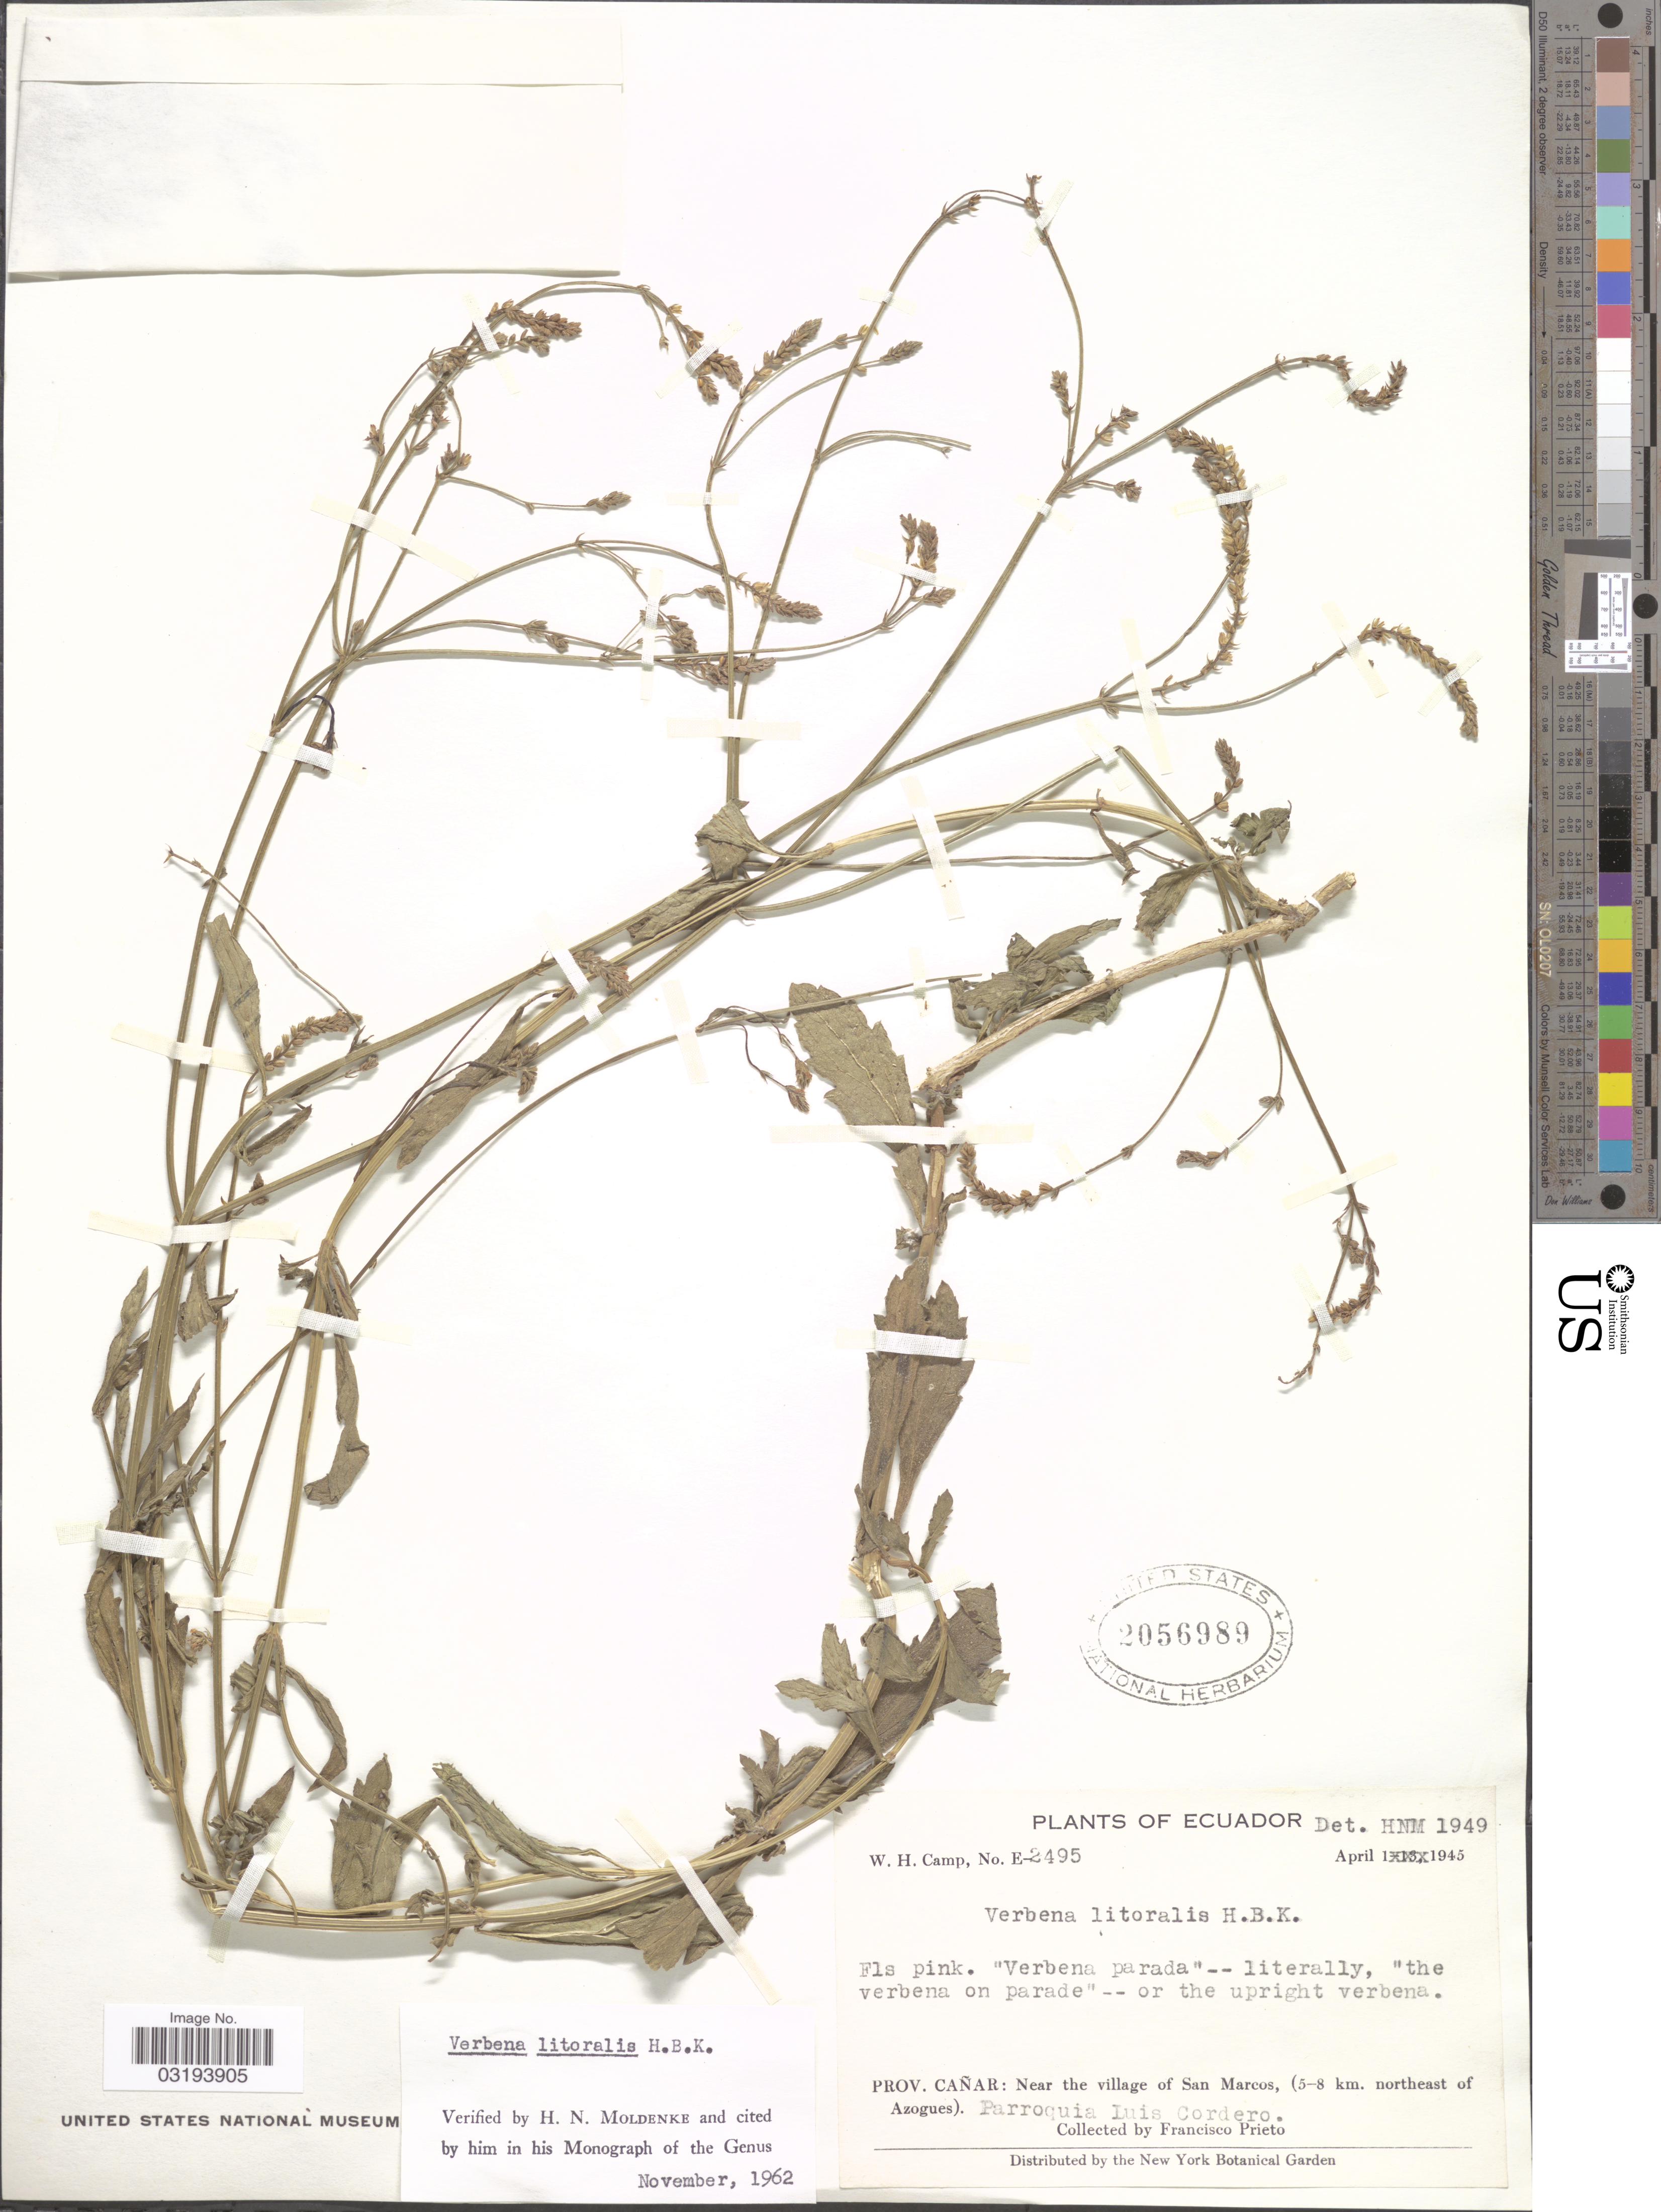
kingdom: Plantae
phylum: Tracheophyta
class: Magnoliopsida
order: Lamiales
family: Verbenaceae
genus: Verbena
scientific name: Verbena litoralis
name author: Kunth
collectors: F. Prieto & W. H. Camp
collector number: E-2495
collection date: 1945-04-01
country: Ecuador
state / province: Cañar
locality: Near the village of San Marcos, (5-8 km. northeast of Azogues). Parroquia Luis Cordero.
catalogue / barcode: US 2056989